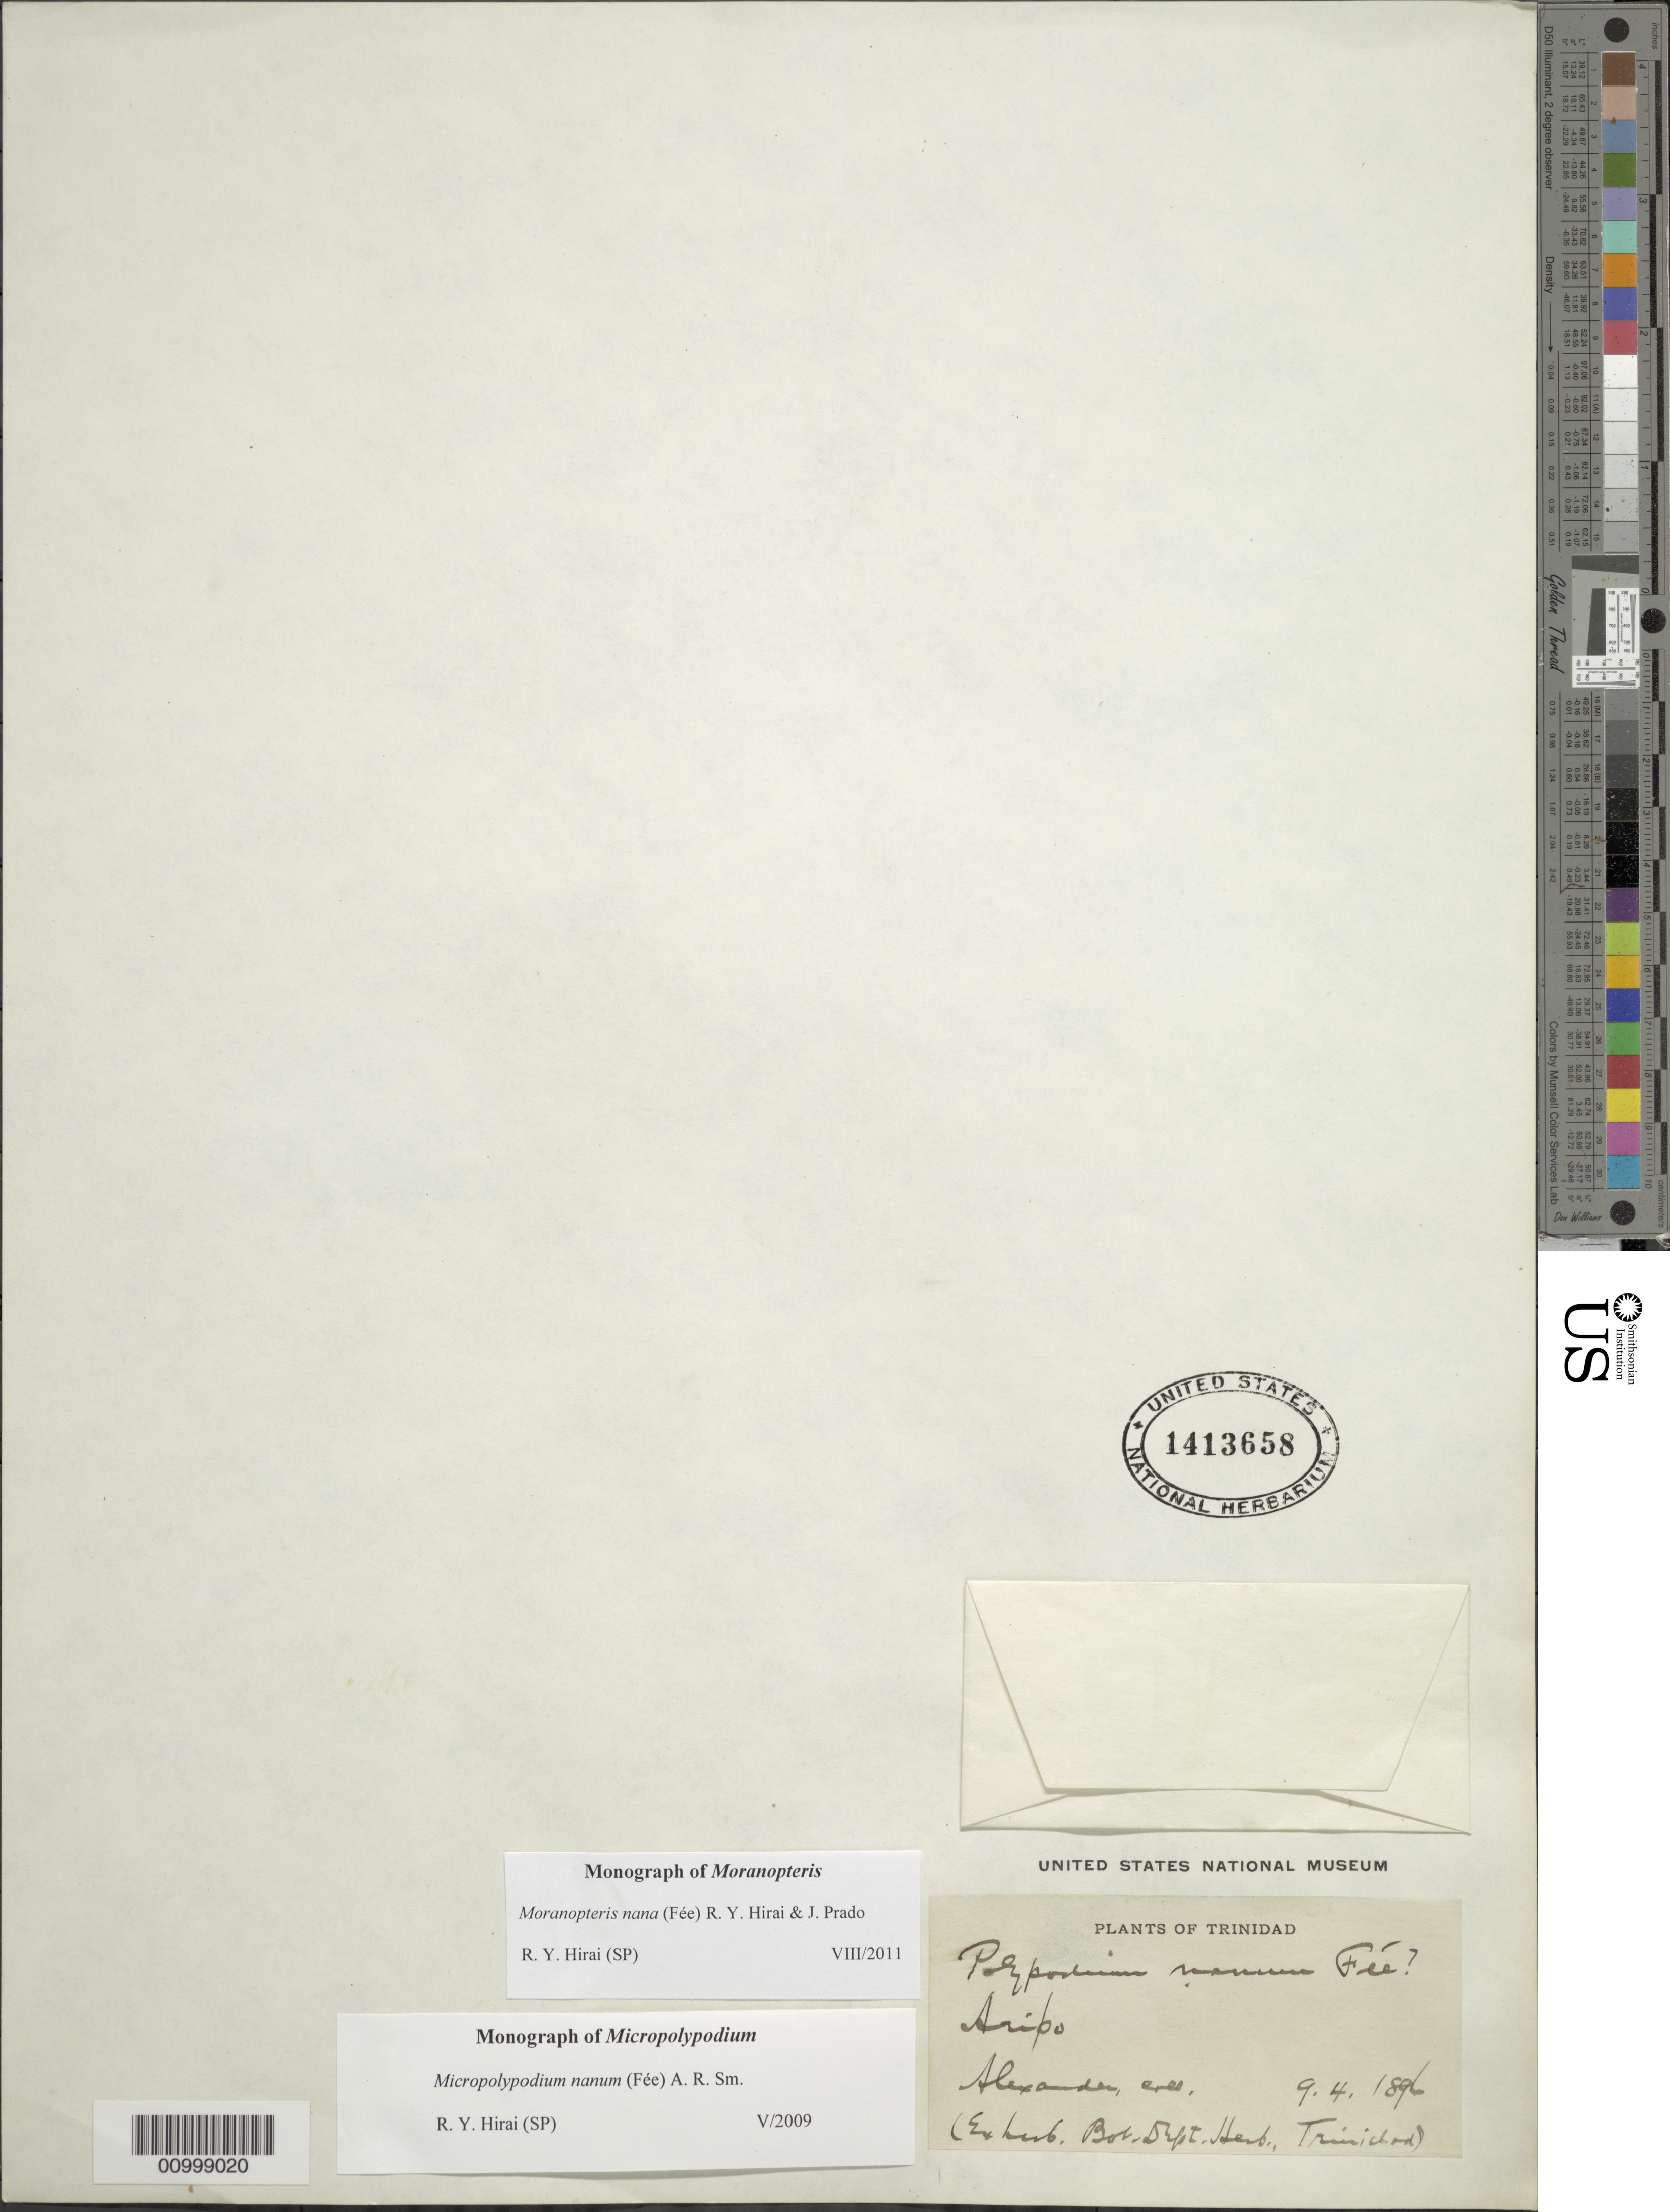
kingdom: Plantae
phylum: Tracheophyta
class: Polypodiopsida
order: Polypodiales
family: Polypodiaceae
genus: Moranopteris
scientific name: Moranopteris nana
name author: (Fée) R. Y. Hirai & J. Prado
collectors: Alexander, --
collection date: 1896-04-09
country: Trinidad and Tobago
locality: Trinidad, Aripo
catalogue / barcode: US 1413658